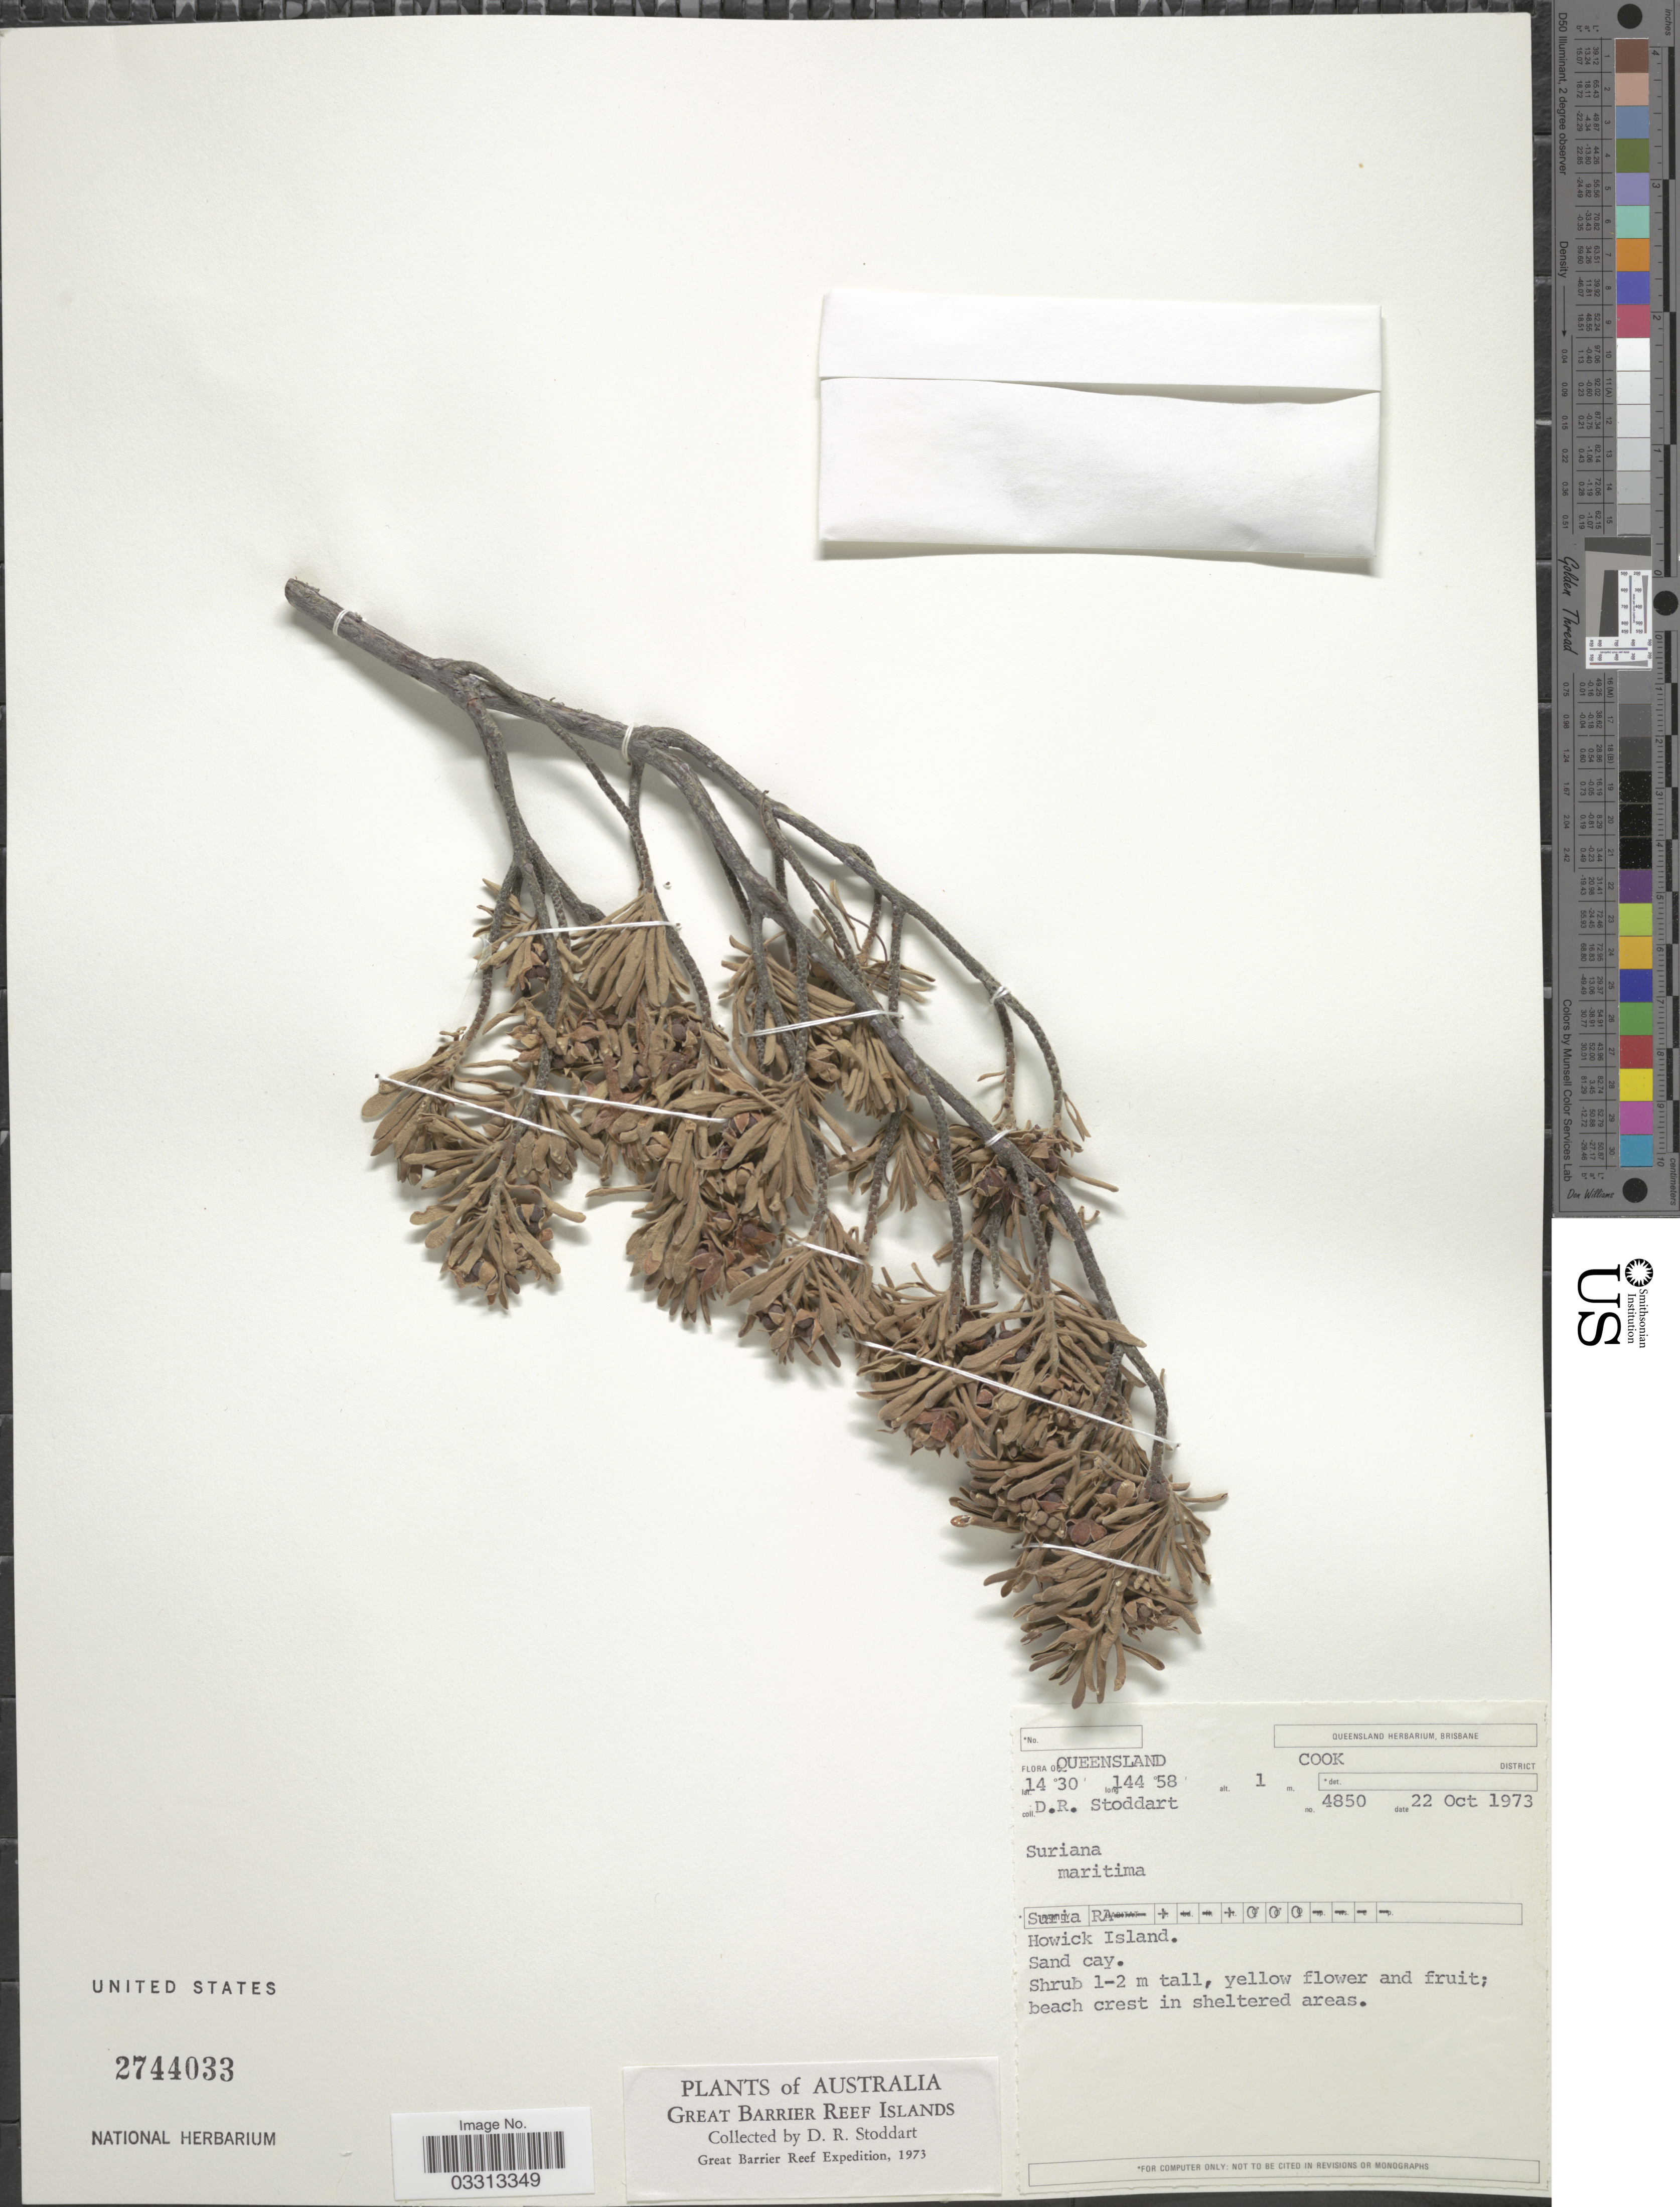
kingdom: Plantae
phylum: Tracheophyta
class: Magnoliopsida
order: Fabales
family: Surianaceae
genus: Suriana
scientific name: Suriana maritima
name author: L.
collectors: D. R. Stoddart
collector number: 4850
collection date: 1973-10-22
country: Australia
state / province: Queensland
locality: Cook District. Howick Island. Great Barrier Reef Islands. Great Barrier Reef.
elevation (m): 1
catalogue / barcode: US 2744033